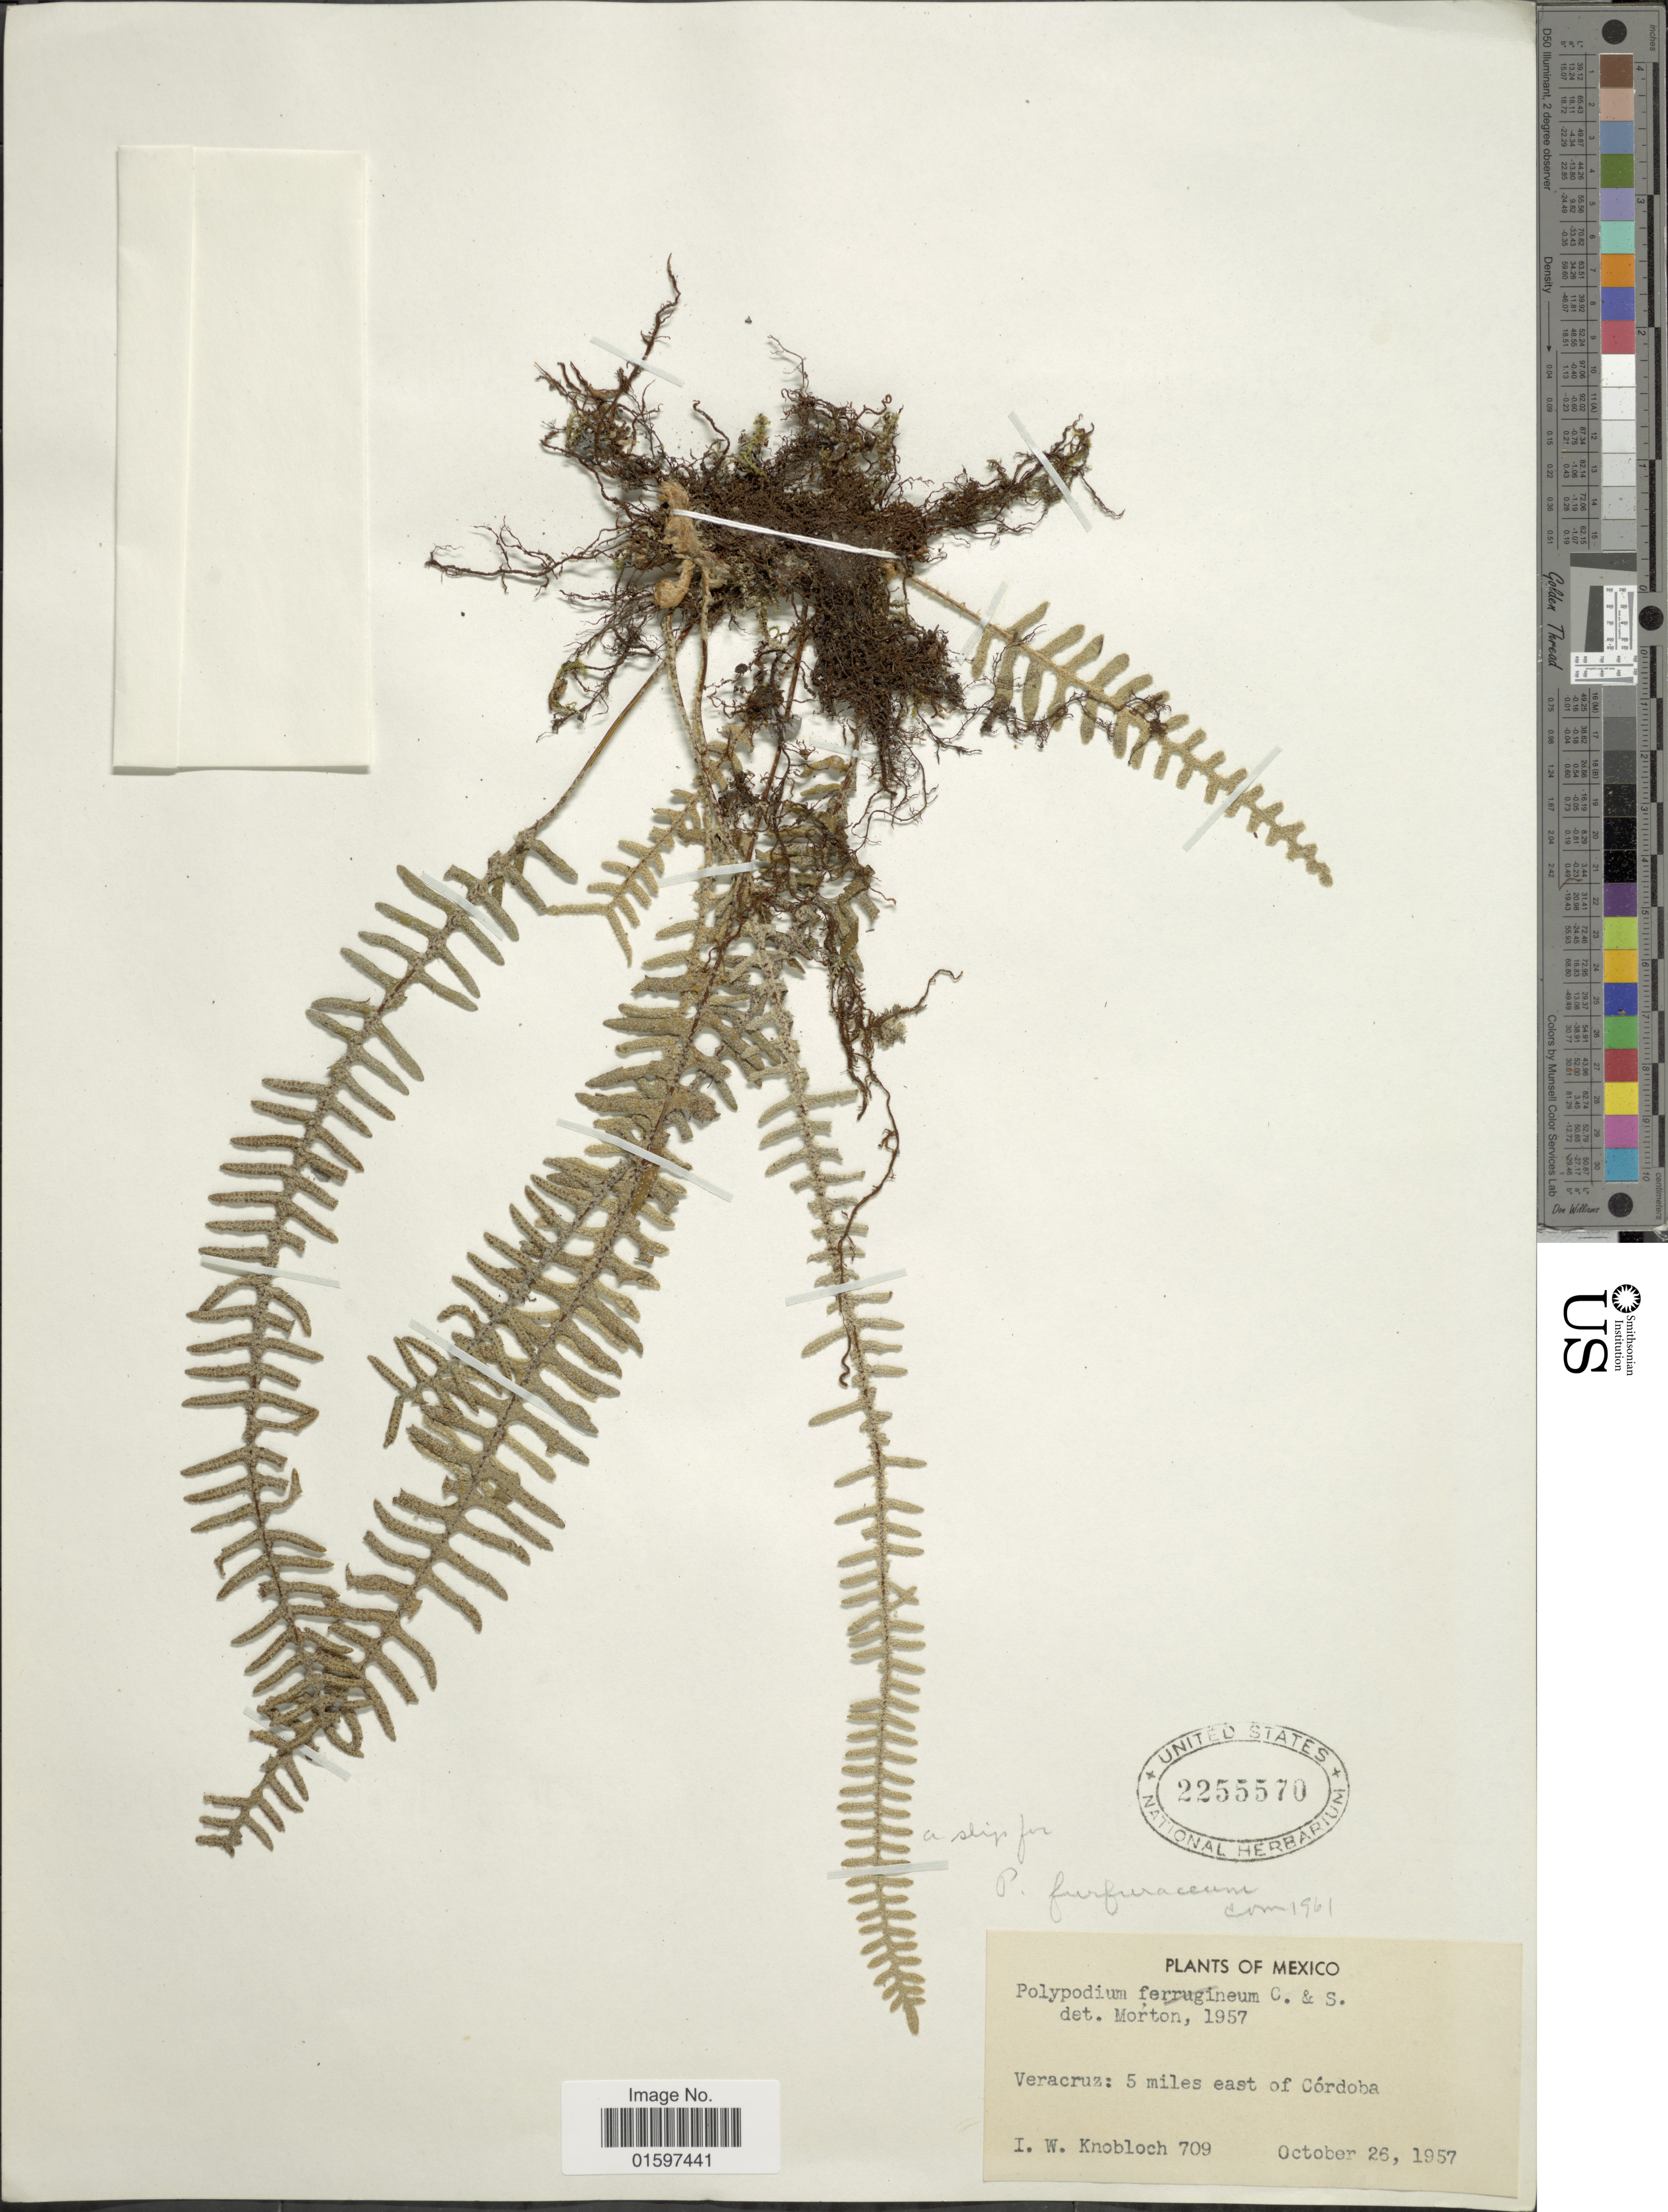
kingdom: Plantae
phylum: Tracheophyta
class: Polypodiopsida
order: Polypodiales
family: Polypodiaceae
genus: Pleopeltis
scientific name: Pleopeltis furfuracea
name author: (Schltdl. & Cham.) A.R. Sm. & Tejero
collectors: I. W. Knobloch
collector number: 709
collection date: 1957-10-26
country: Mexico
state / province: Veracruz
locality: Mexico, Veracruz:5 miles east of Córdoba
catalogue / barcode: US 2255570